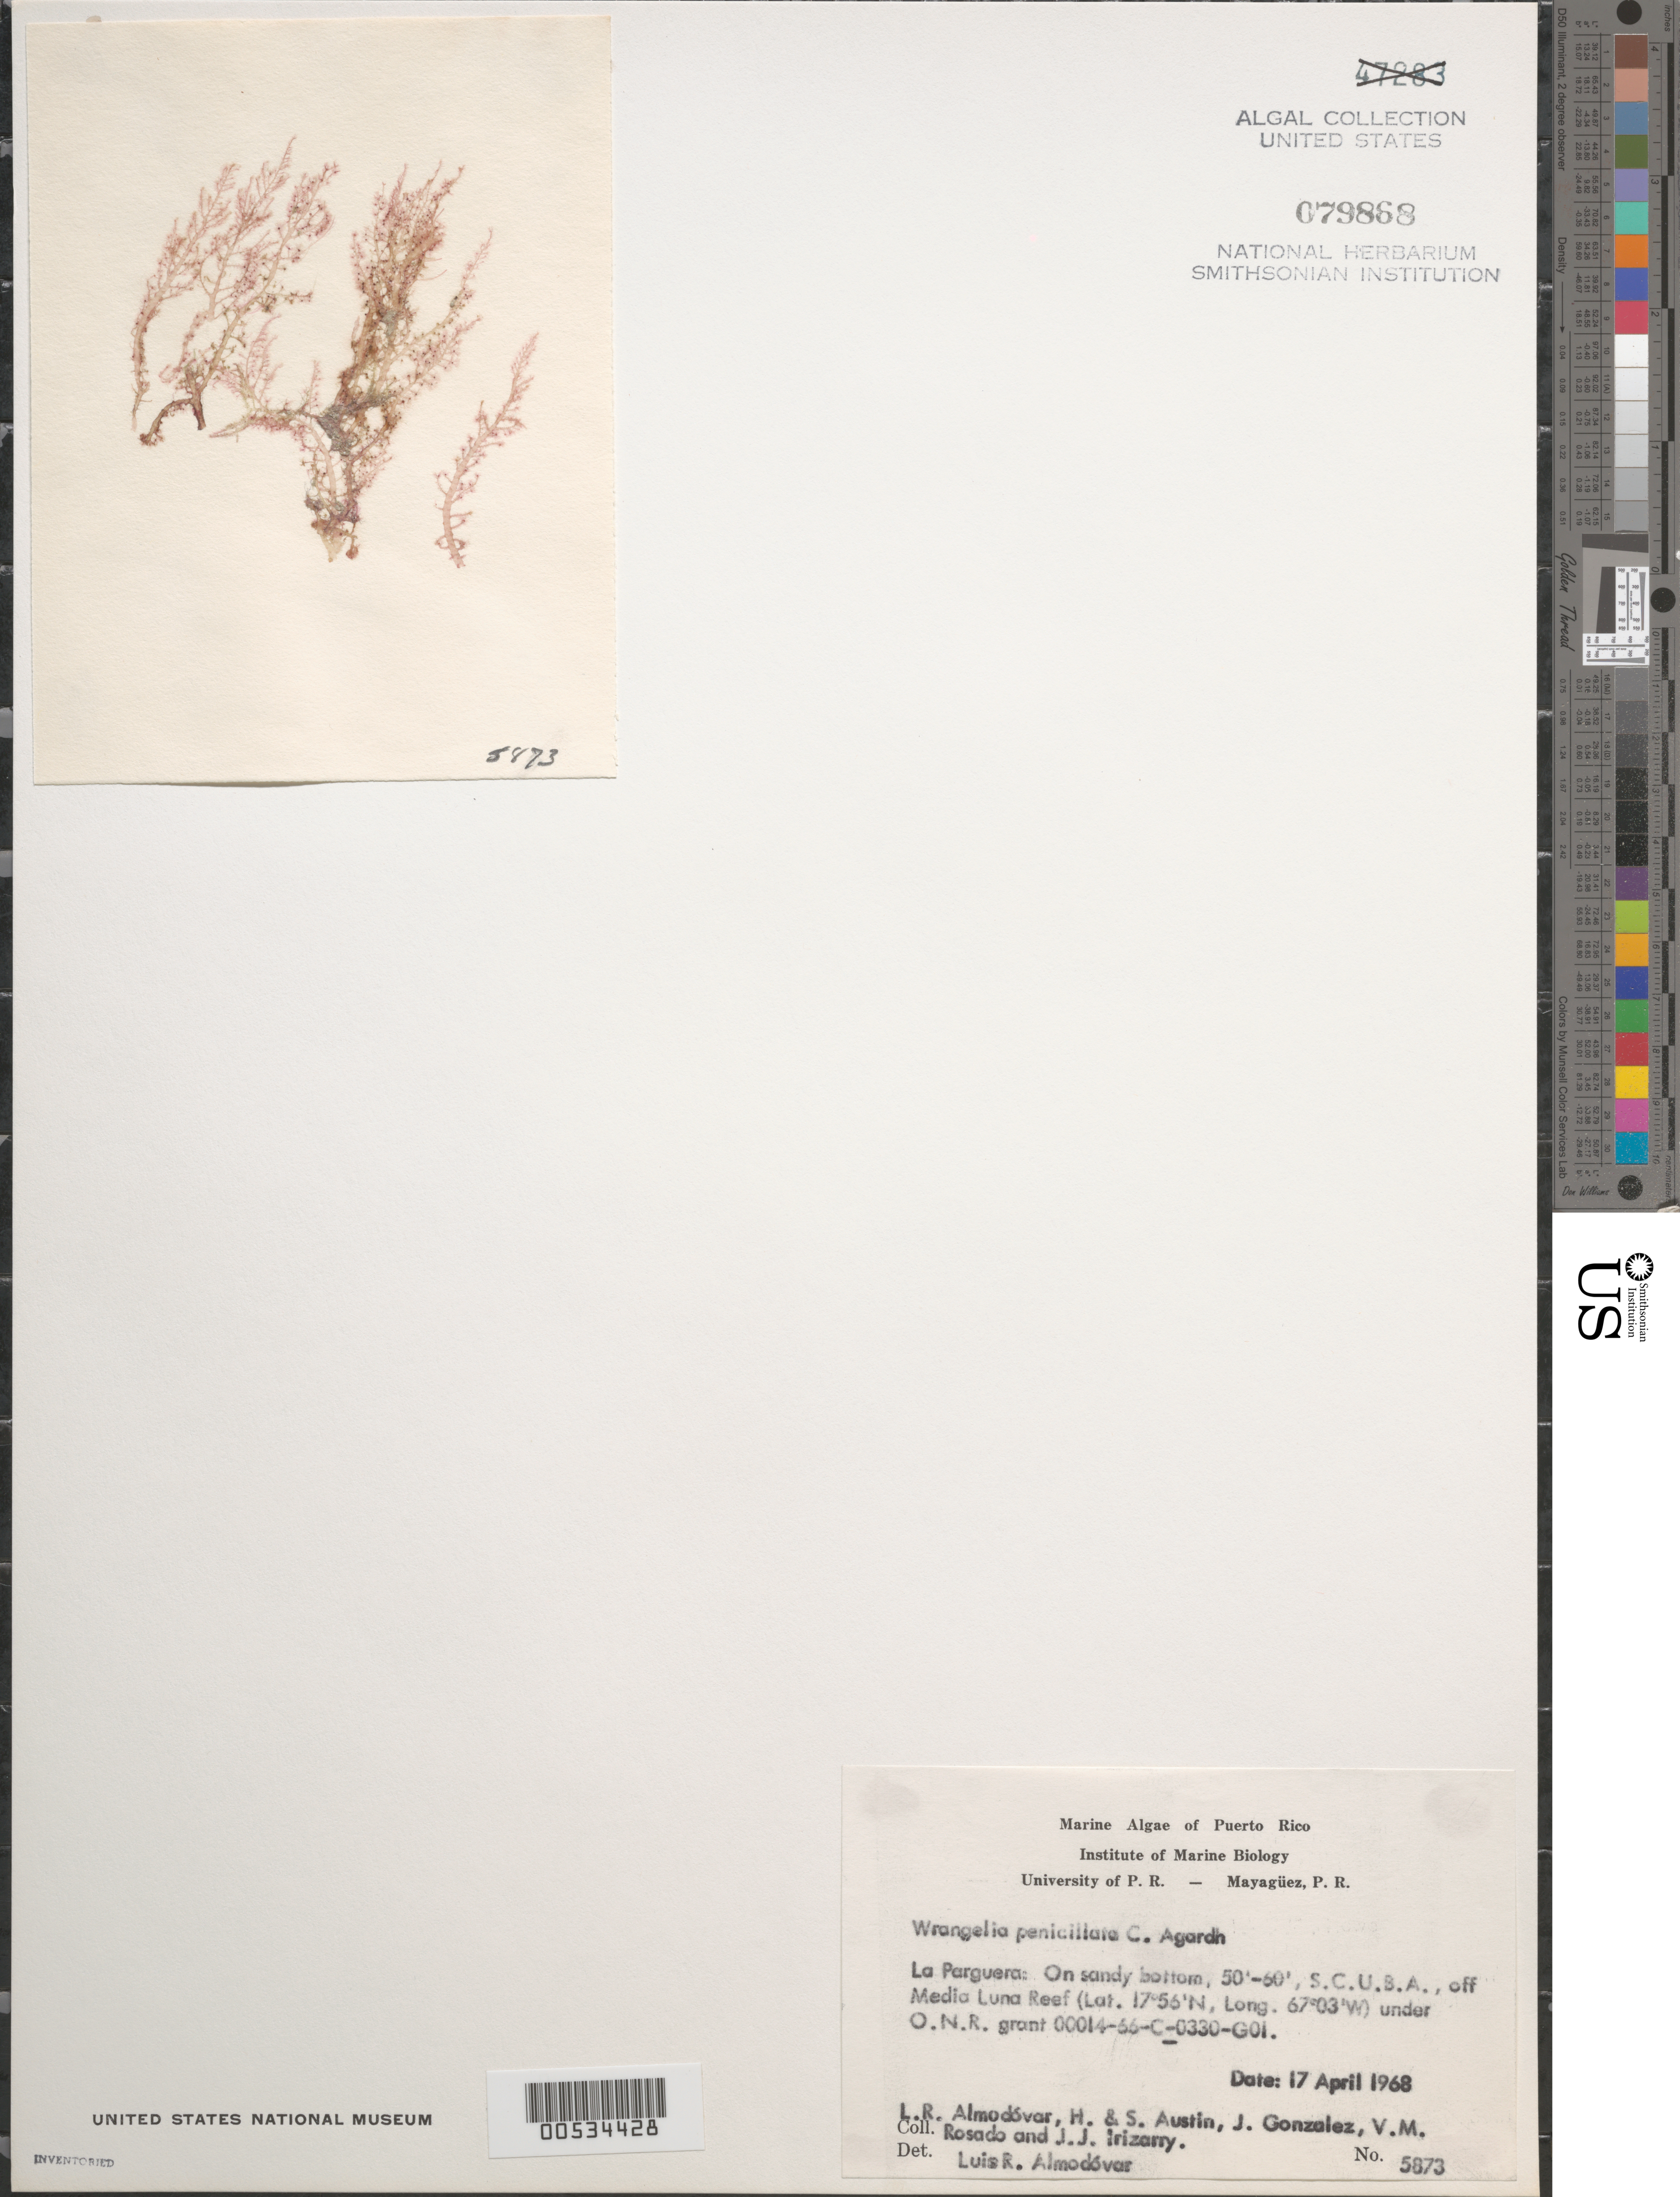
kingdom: Plantae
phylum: Rhodophyta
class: Florideophyceae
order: Ceramiales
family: Wrangeliaceae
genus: Wrangelia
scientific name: Wrangelia penicillata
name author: (C. Agardh) C. Agardh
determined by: Almodovar, L. R.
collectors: L. Almodovar, H. Austin, S. Austin, J. Gonzalez, V. Rosado & J. Irizarry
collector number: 5873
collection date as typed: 17 Apr 1968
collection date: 1968-04-17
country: Puerto Rico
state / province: Lajas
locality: La Parguera, off Media Luna Reef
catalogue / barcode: US 79868